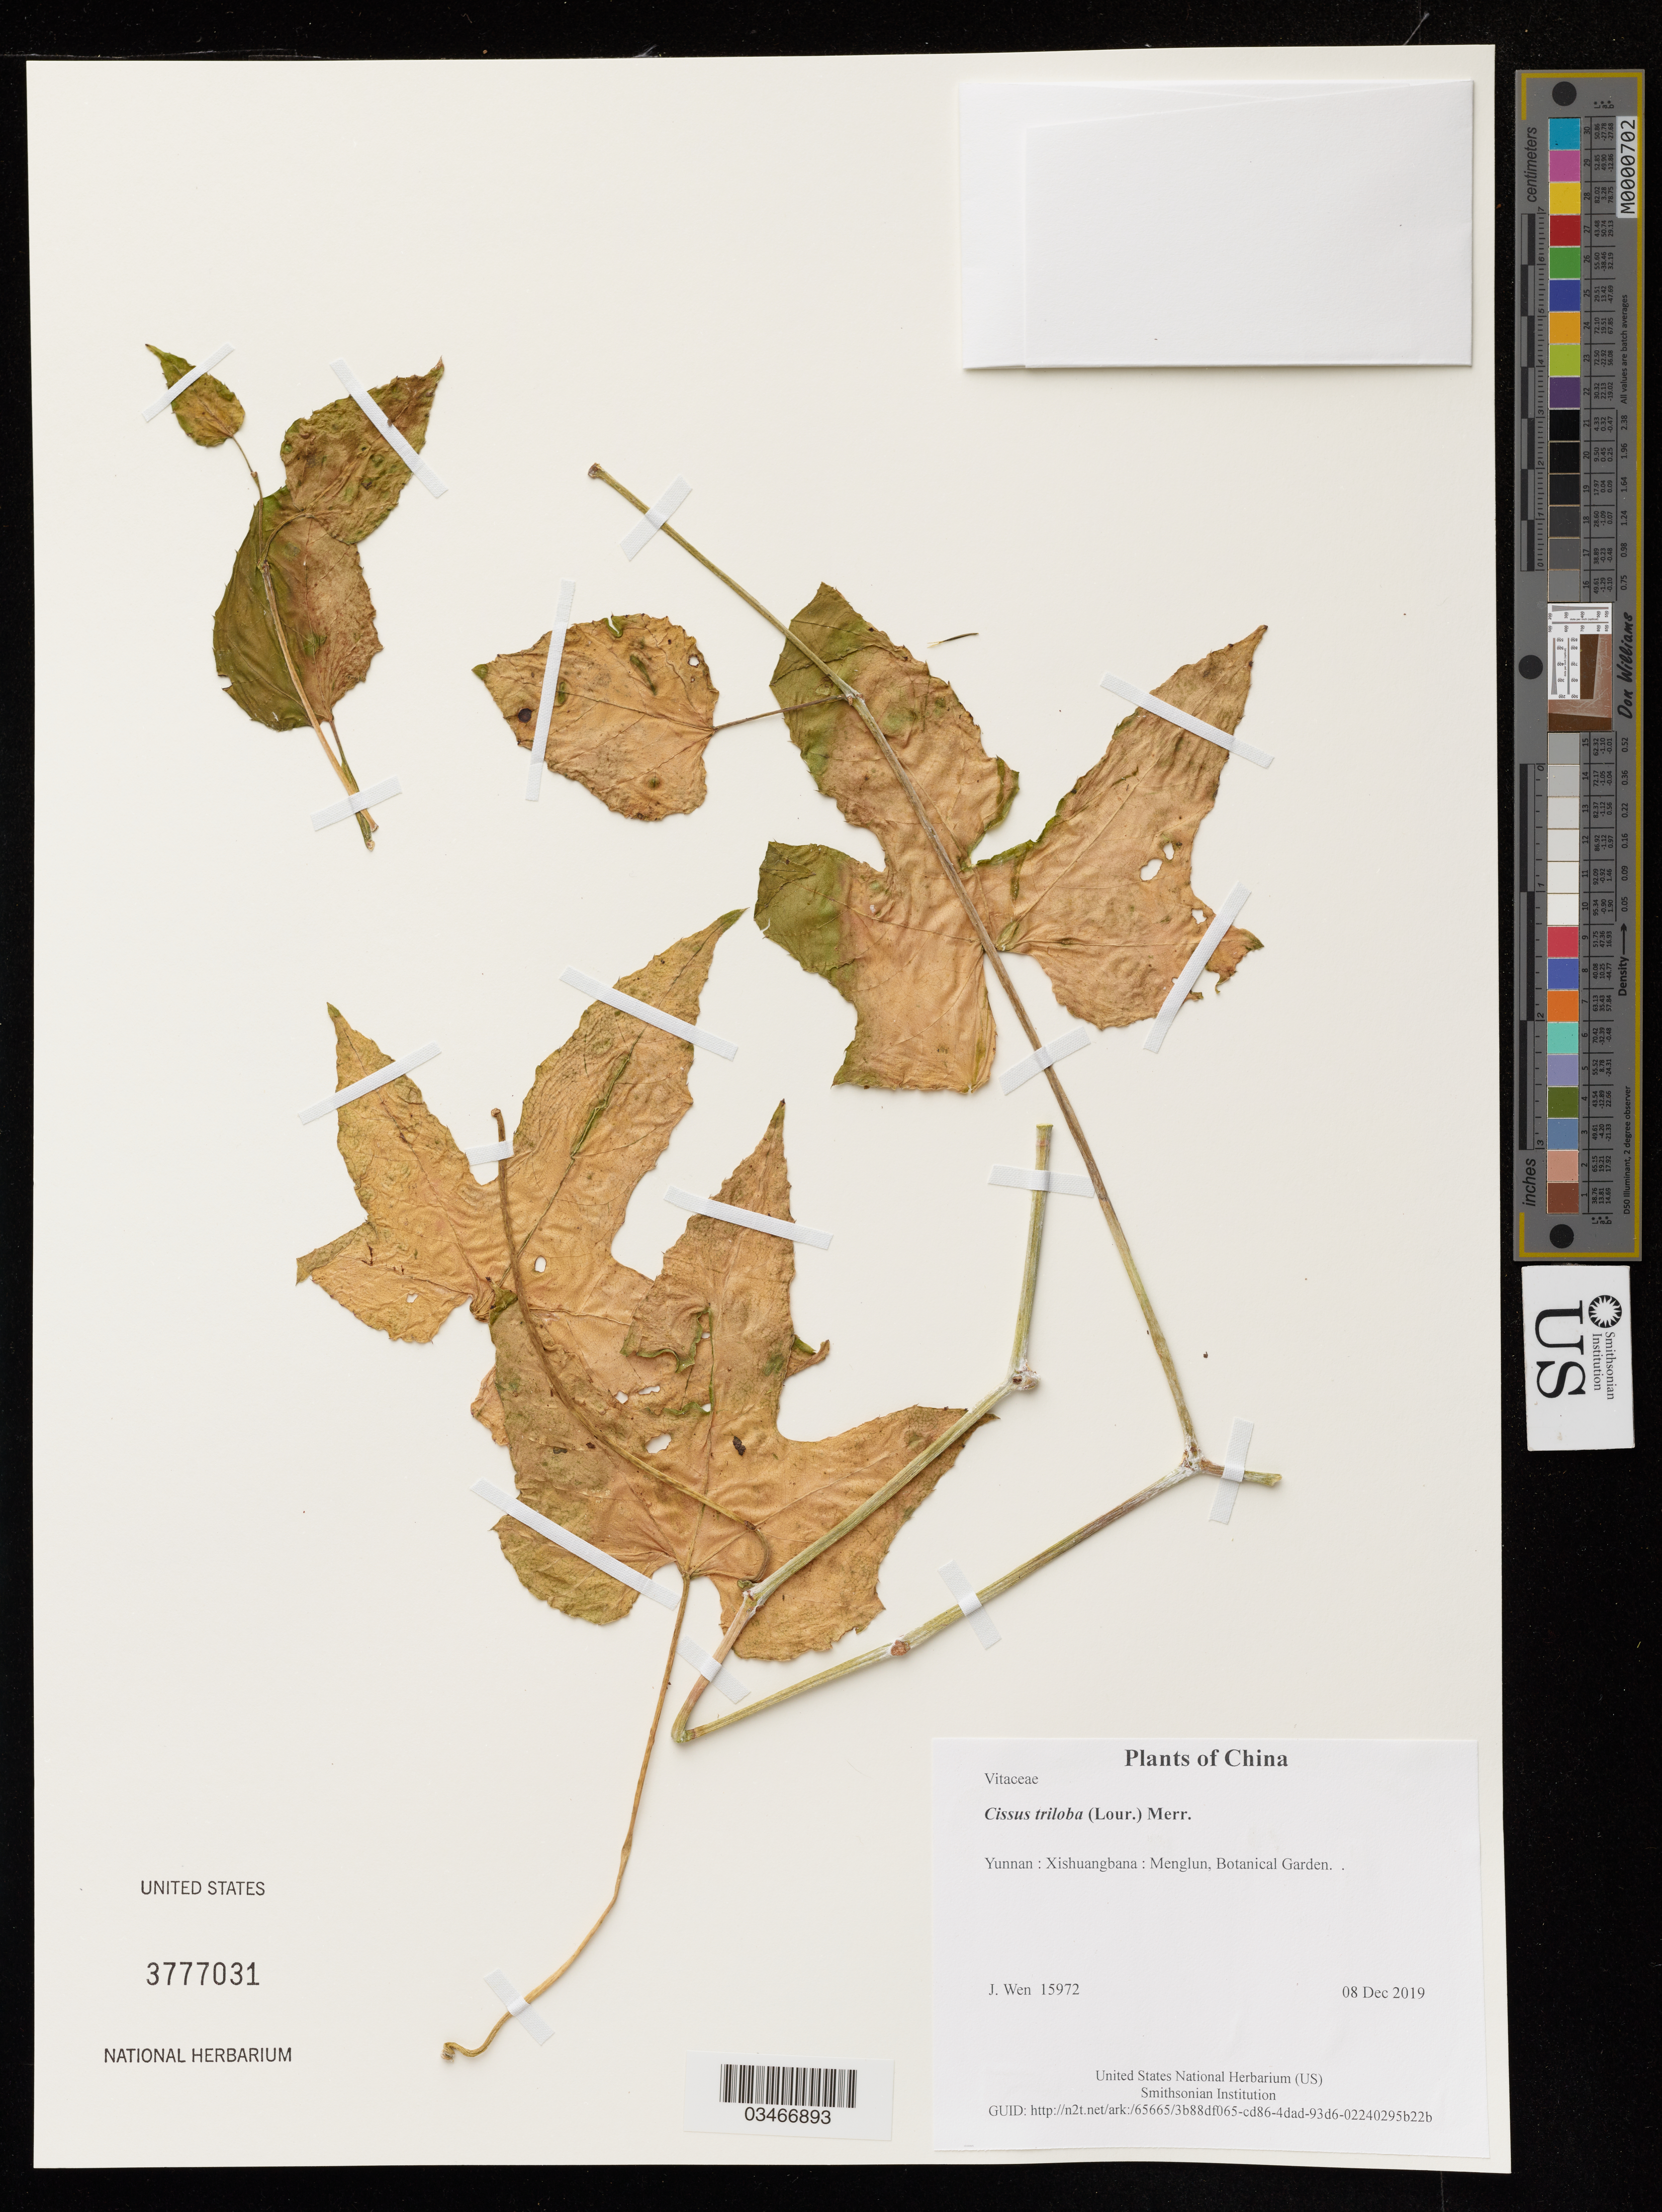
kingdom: Plantae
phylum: Tracheophyta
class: Magnoliopsida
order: Vitales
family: Vitaceae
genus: Cissus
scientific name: Cissus triloba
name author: (Lour.) Merr.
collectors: J. Wen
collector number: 15972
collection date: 2019-12-08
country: China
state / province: Yunnan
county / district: Xishuangbana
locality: Menglun, Botanical Garden.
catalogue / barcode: US 3777031